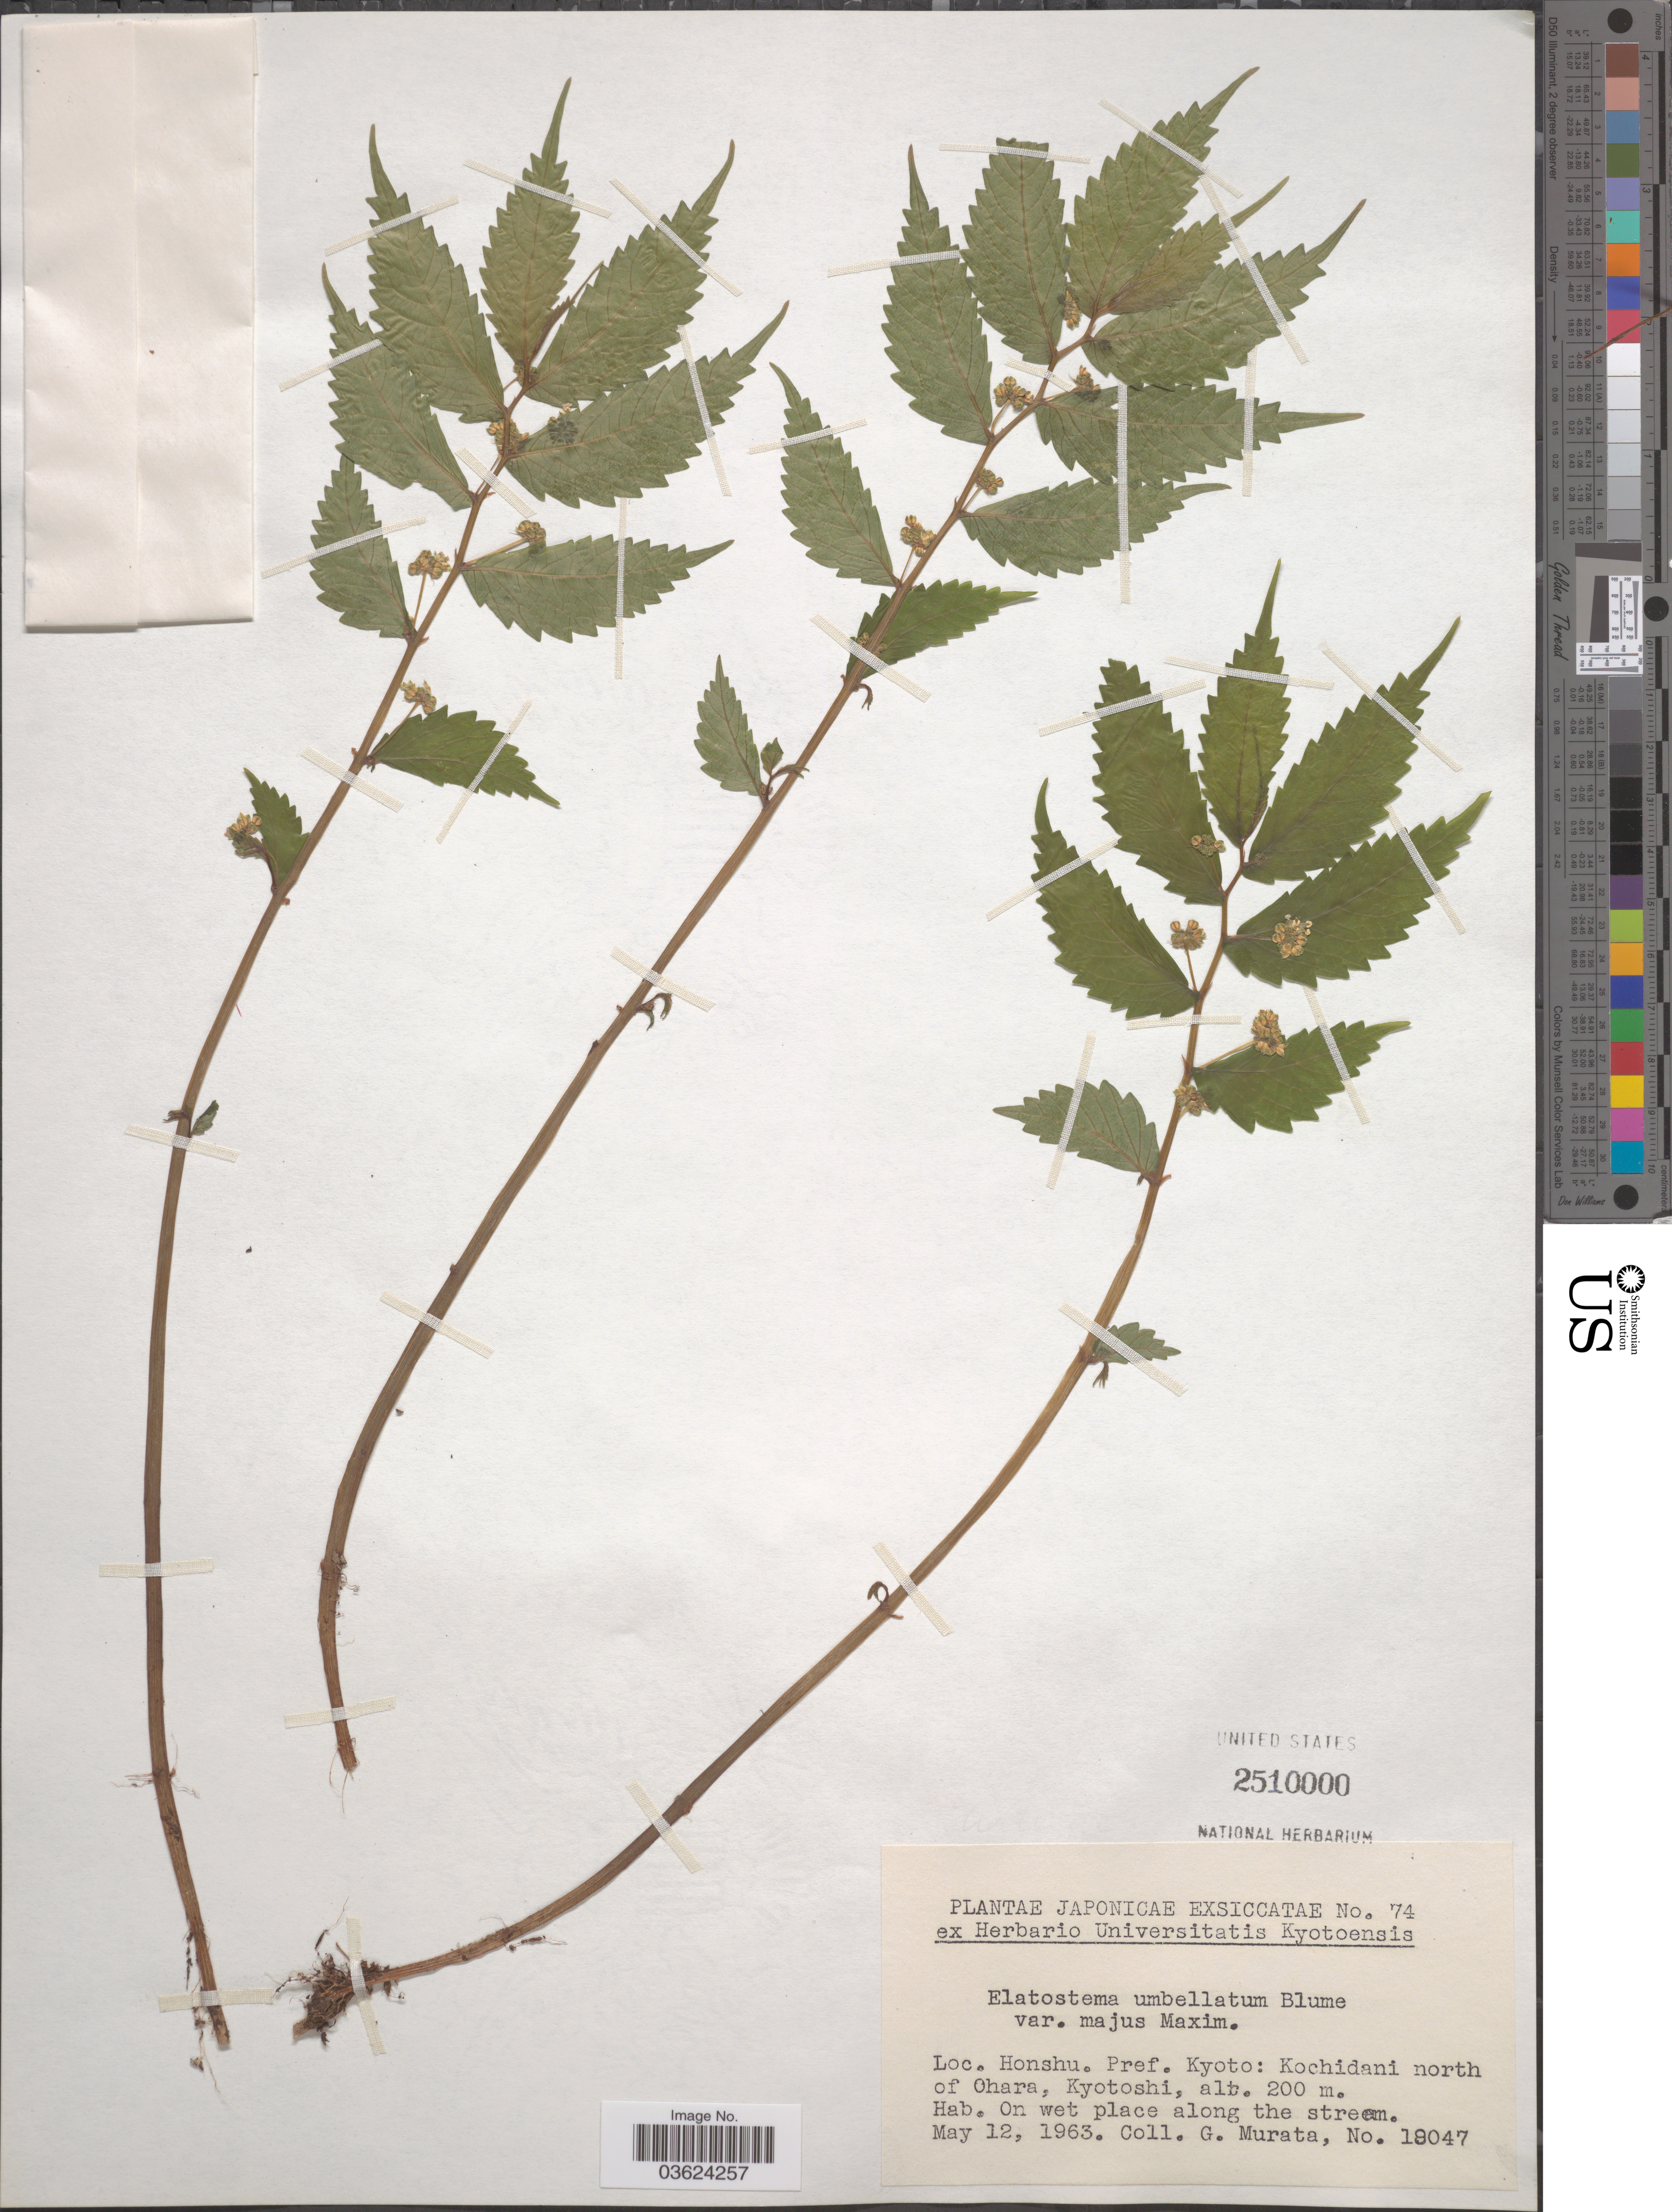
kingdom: Plantae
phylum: Tracheophyta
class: Magnoliopsida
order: Rosales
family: Urticaceae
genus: Elatostema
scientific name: Elatostema umbellatum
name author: Blume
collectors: G. Murata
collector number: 19047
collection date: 1963-05-12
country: Japan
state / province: Kyoto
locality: Honshu. Pref. Kyoto: Kochidani north of Ohara, Kyotoshi.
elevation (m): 200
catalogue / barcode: US 2510000